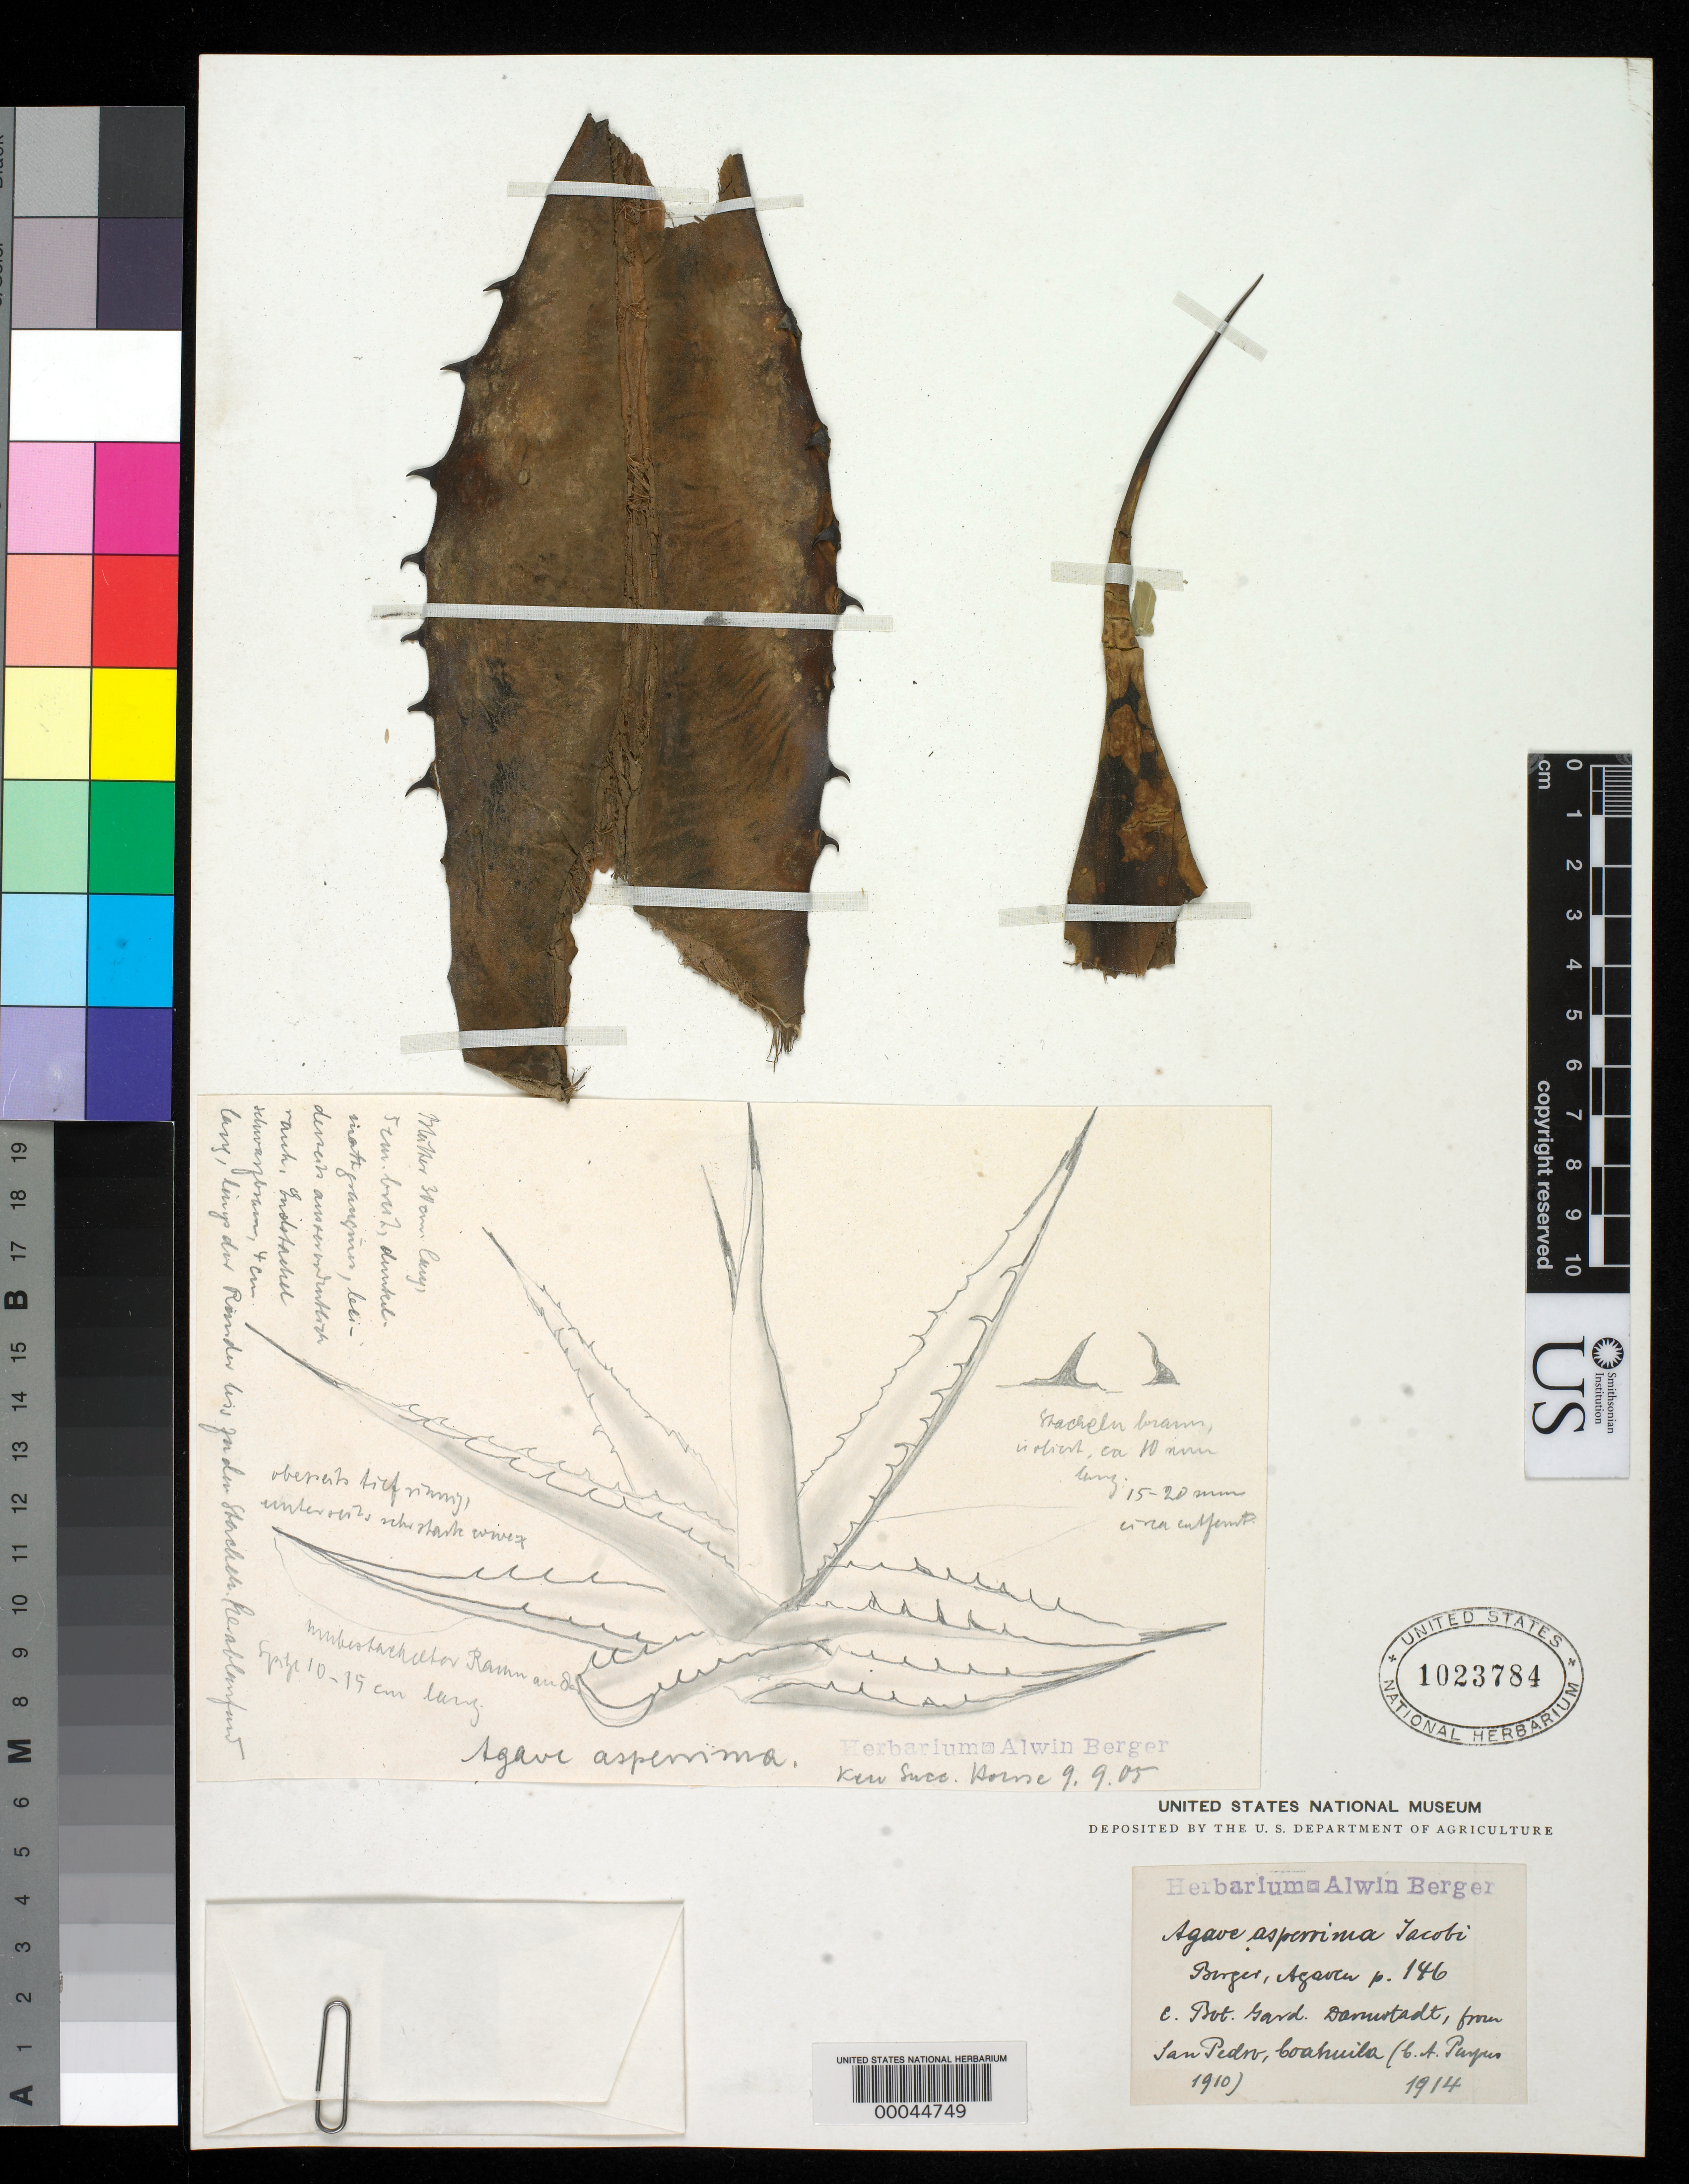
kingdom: Plantae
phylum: Tracheophyta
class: Liliopsida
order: Asparagales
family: Asparagaceae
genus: Agave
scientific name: Agave scabra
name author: Salm-Dyck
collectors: C. A. Purpus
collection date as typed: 1910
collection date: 1910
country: Mexico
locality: E of Monserrat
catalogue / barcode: US 1023784